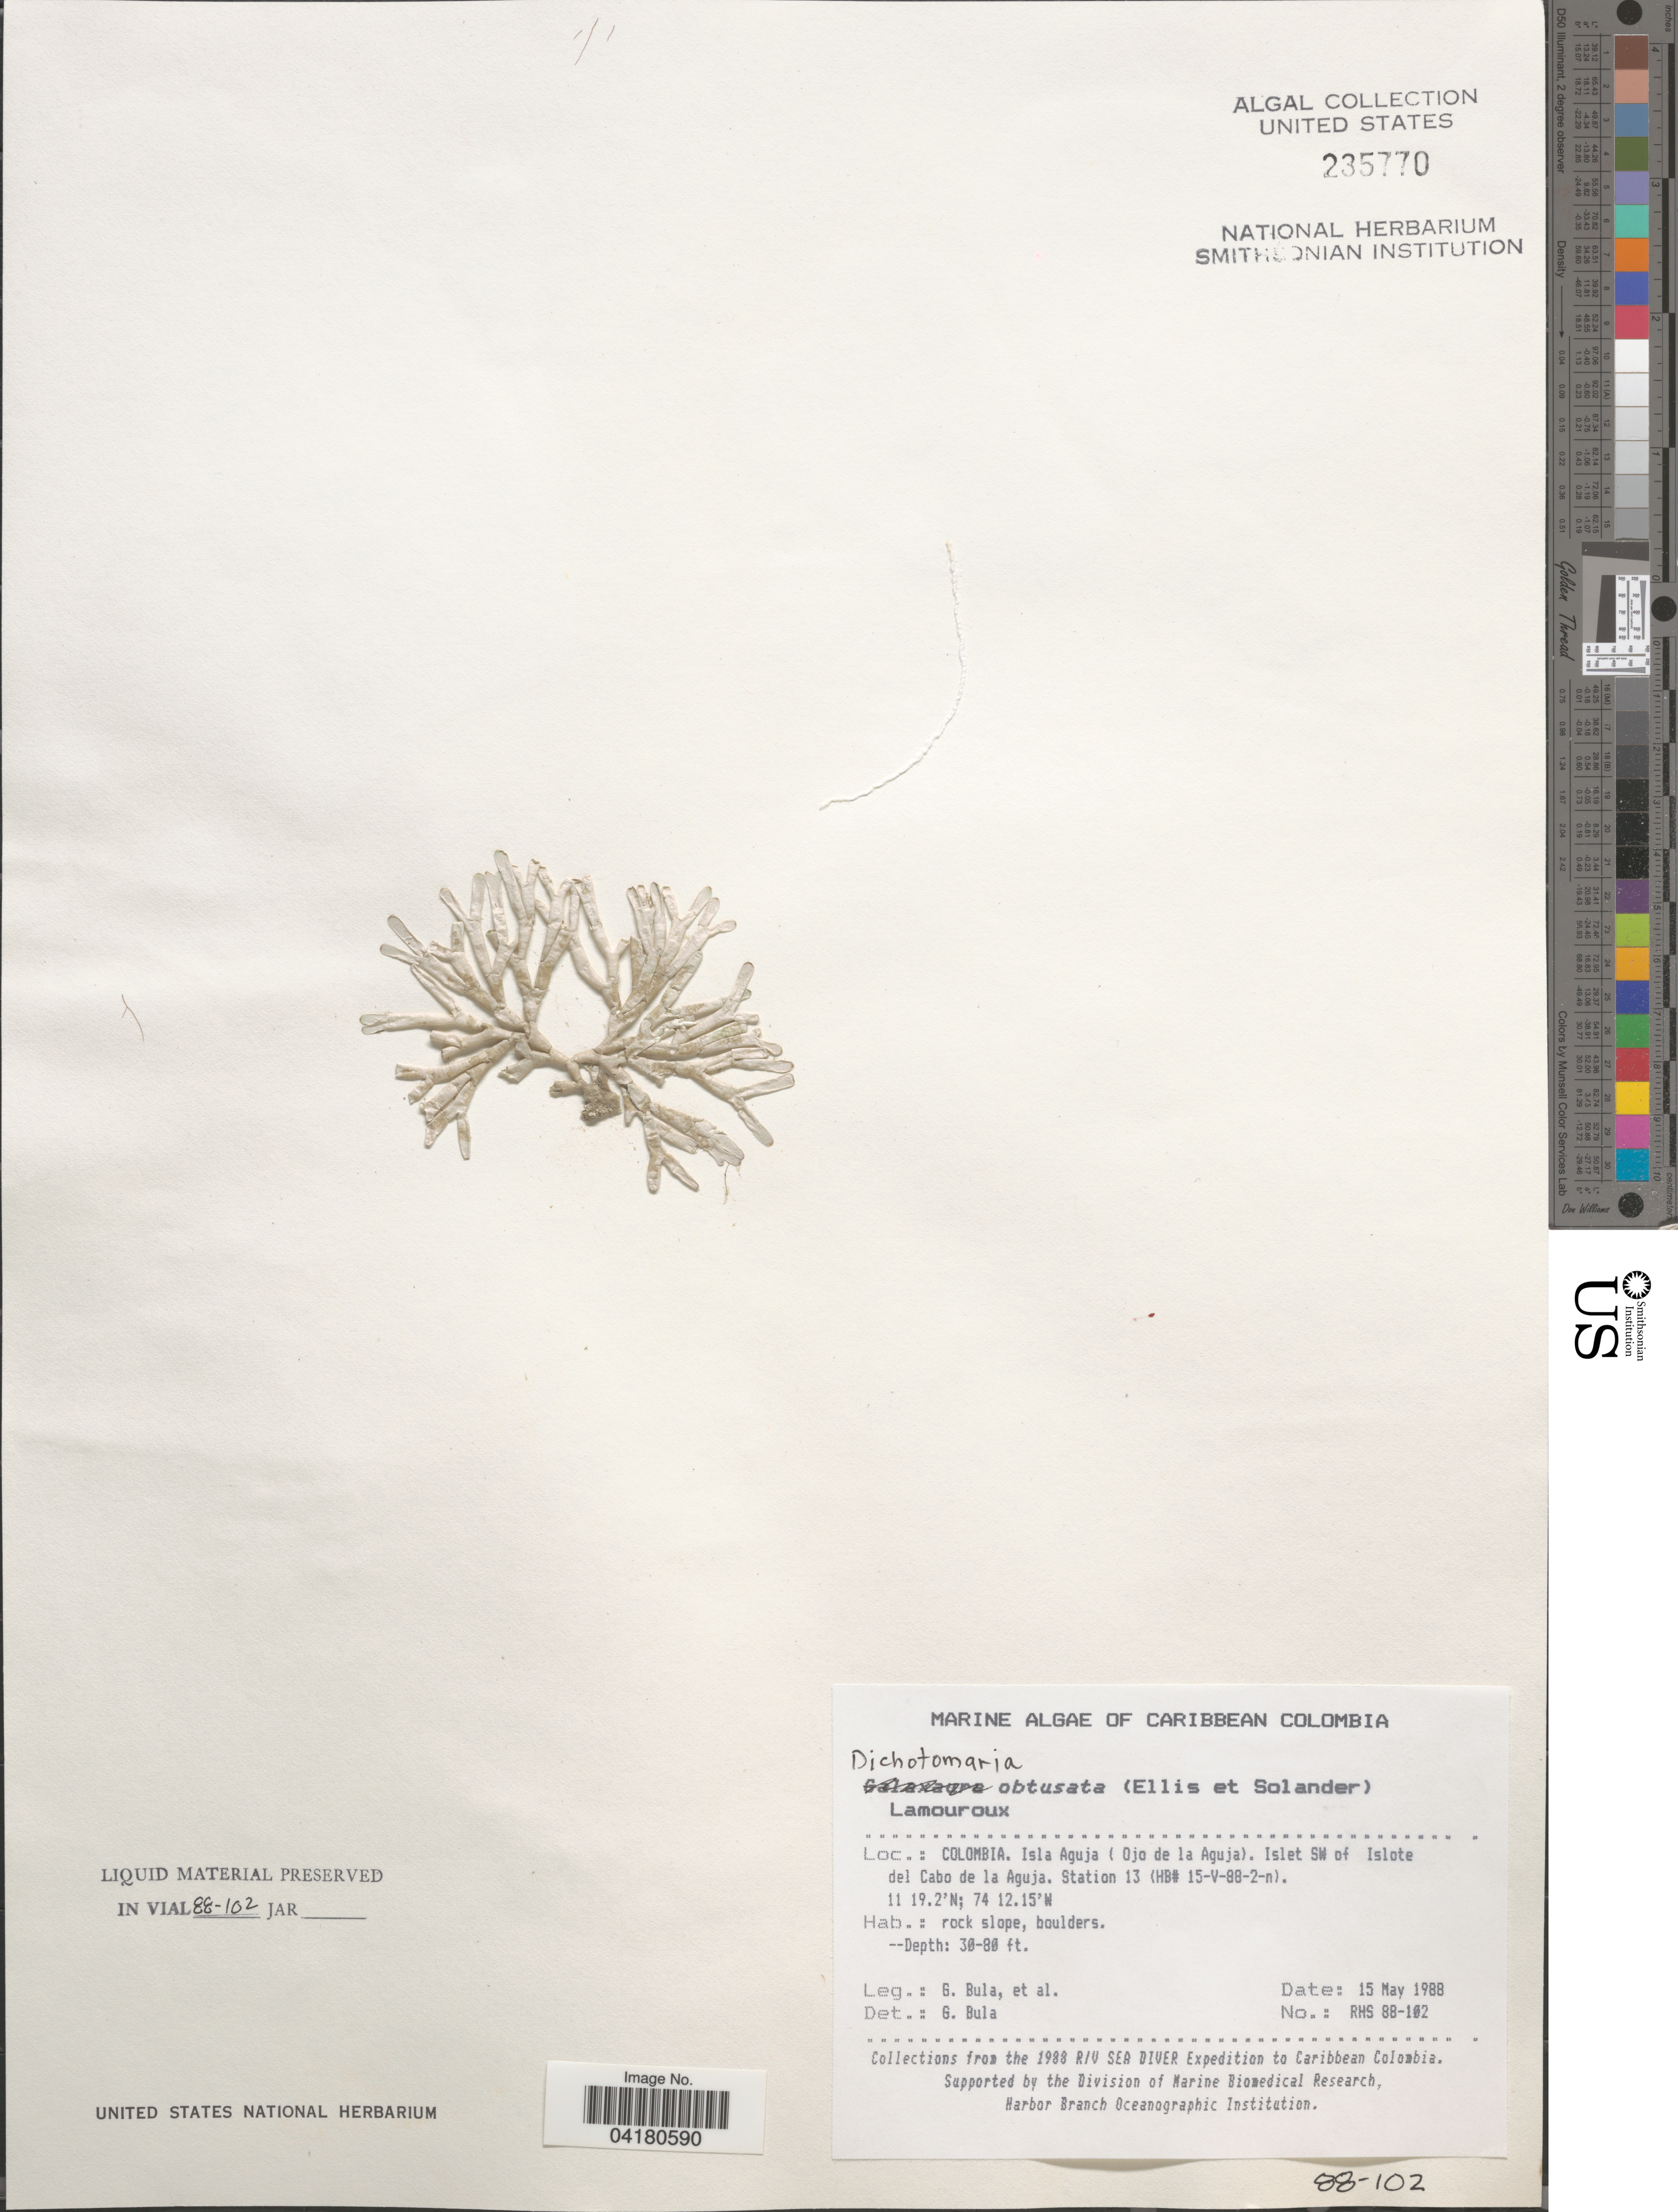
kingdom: Plantae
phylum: Rhodophyta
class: Florideophyceae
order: Nemaliales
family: Galaxauraceae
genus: Dichotomaria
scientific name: Dichotomaria obtusata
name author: (Ellis & Sol.) Lam.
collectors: G. Bula & et al.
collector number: RHS88-102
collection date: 1988-05-15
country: Colombia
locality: Caribbean Colombia. Isla Aguja (Ojo de la Aguja). Islet SW of Islote del Cabo de la Aguja. Station 13 (HB# 15-V-88-2-n). The 1988 R/V Sea Diver Expedition to Caribbean Colombia.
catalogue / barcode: US 235770